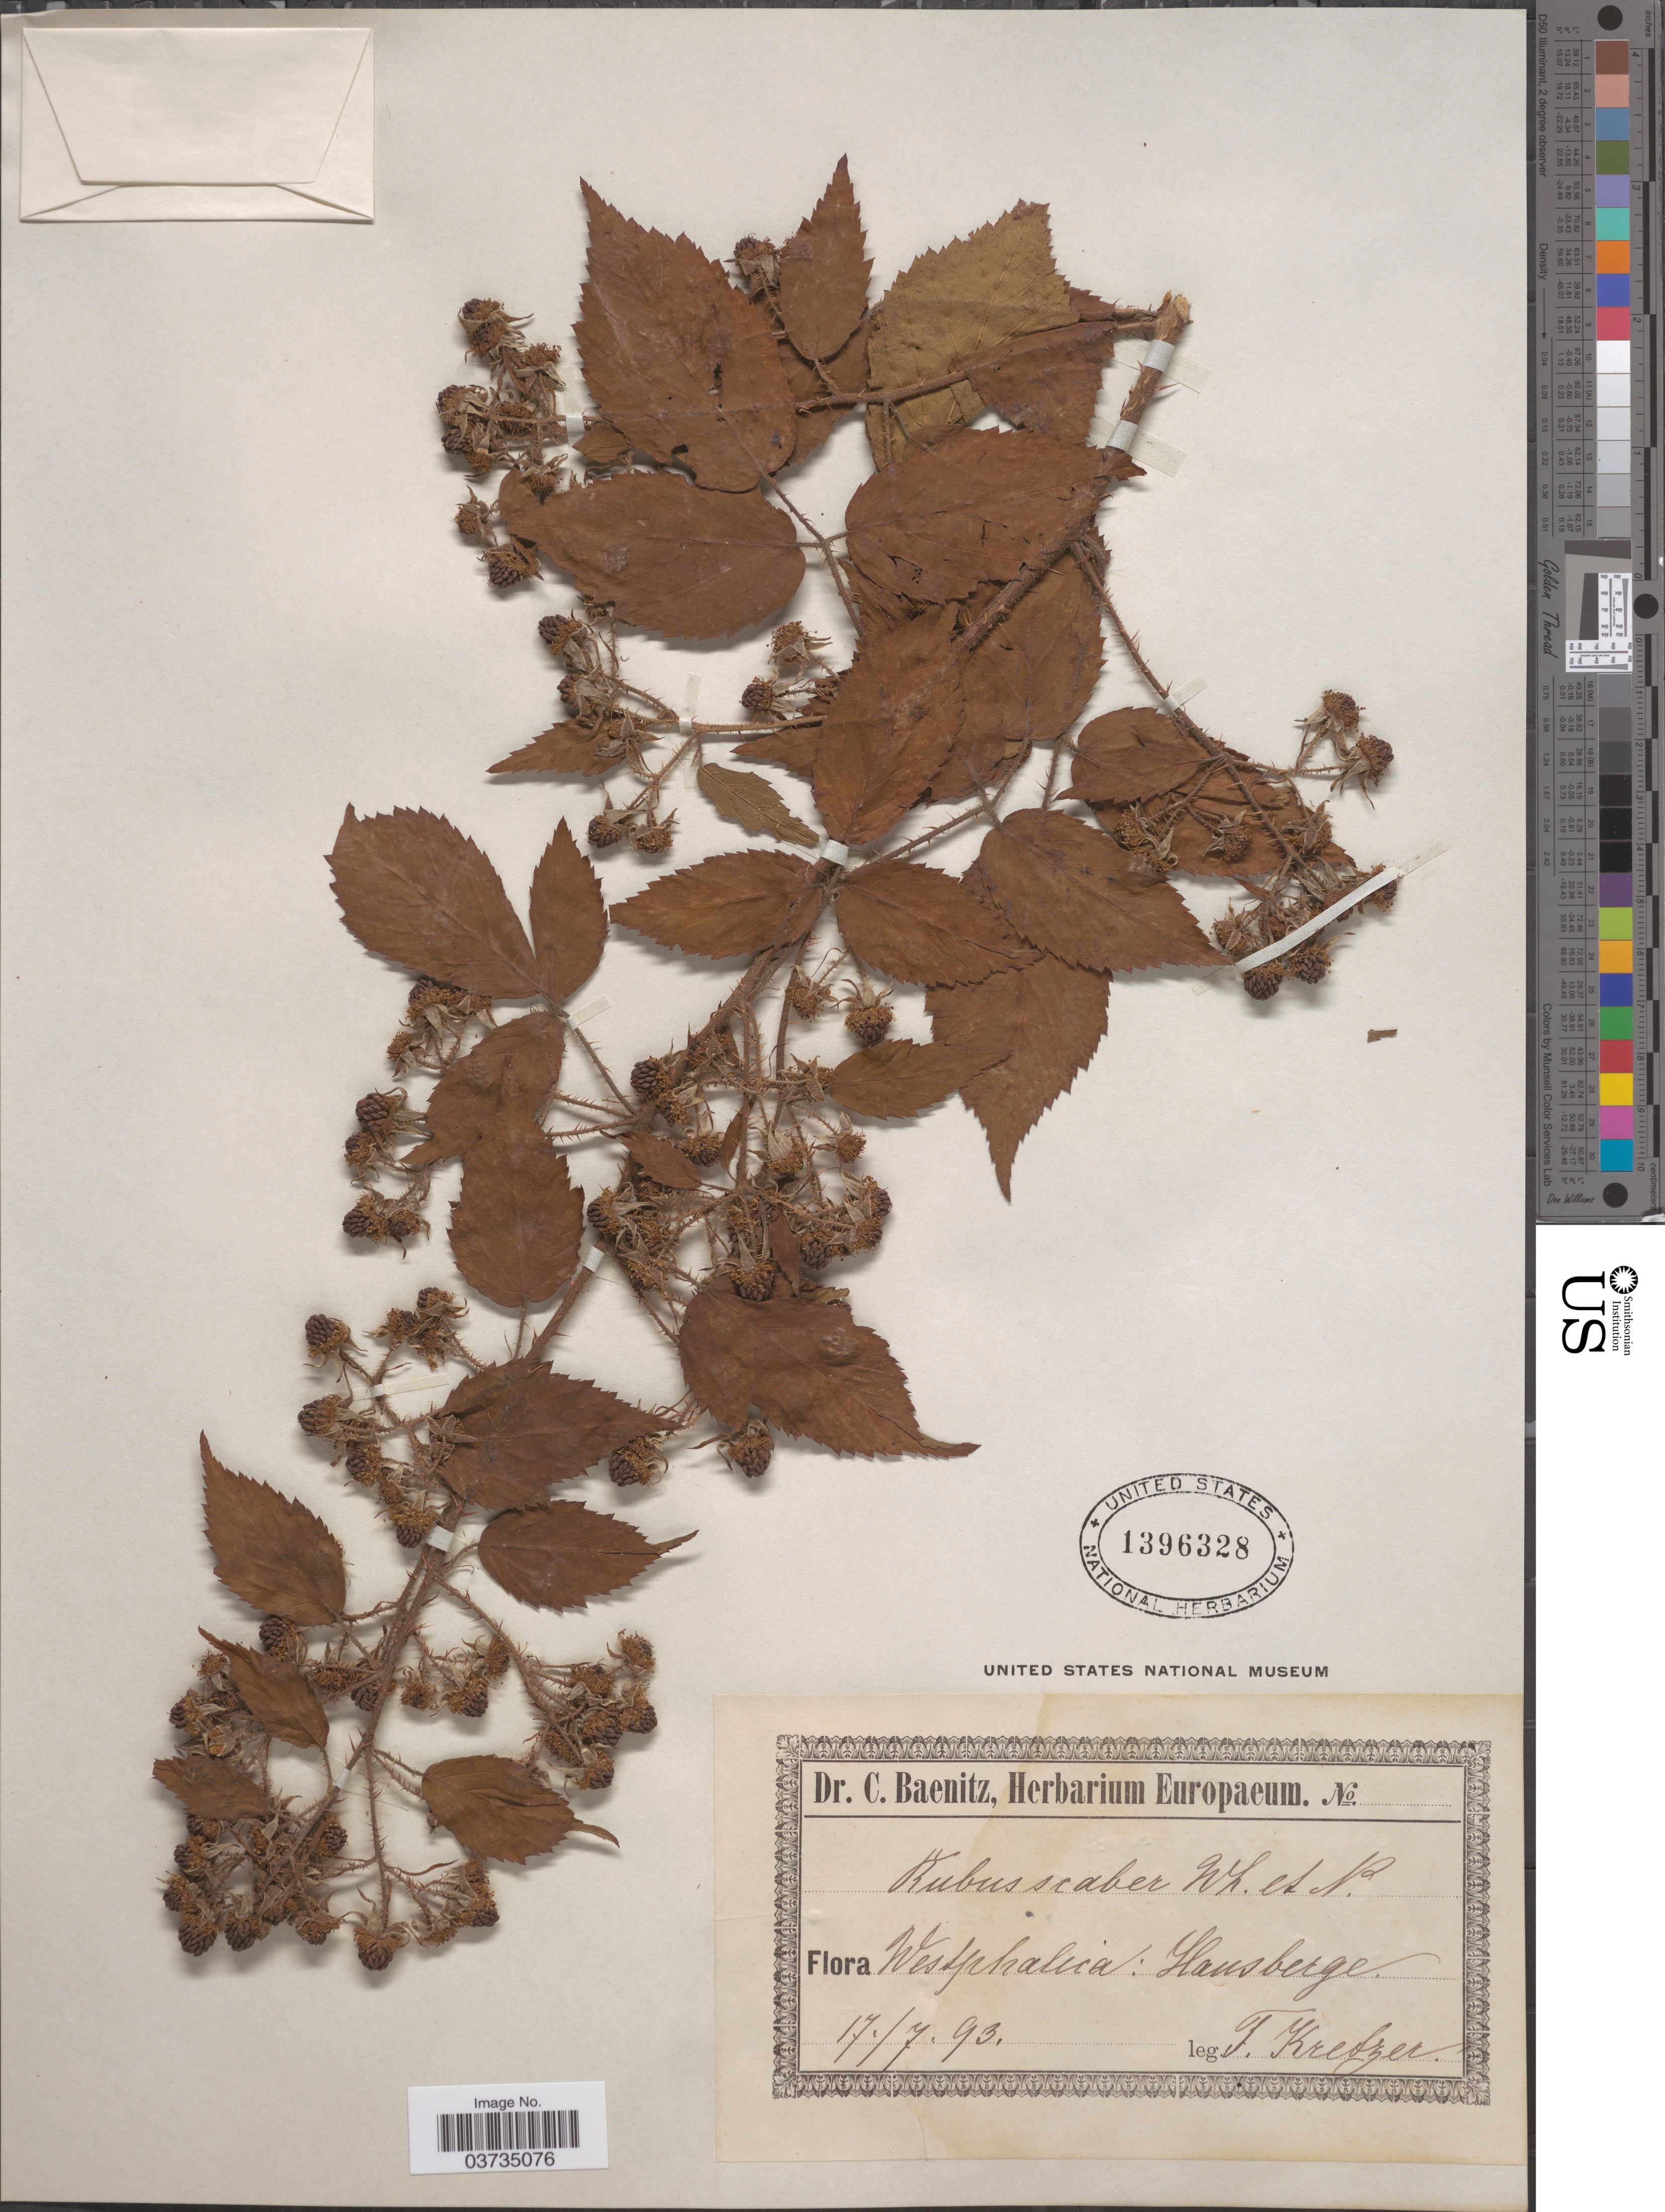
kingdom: Plantae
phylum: Tracheophyta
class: Magnoliopsida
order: Rosales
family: Rosaceae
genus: Rubus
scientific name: Rubus scaber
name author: Weihe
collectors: F. Kretzer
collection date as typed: Transcribed d/m/y: 17/7/93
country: Germany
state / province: Nordrhein-Westfalen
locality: Westphalica: Hausberge.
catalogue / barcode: US 1396328